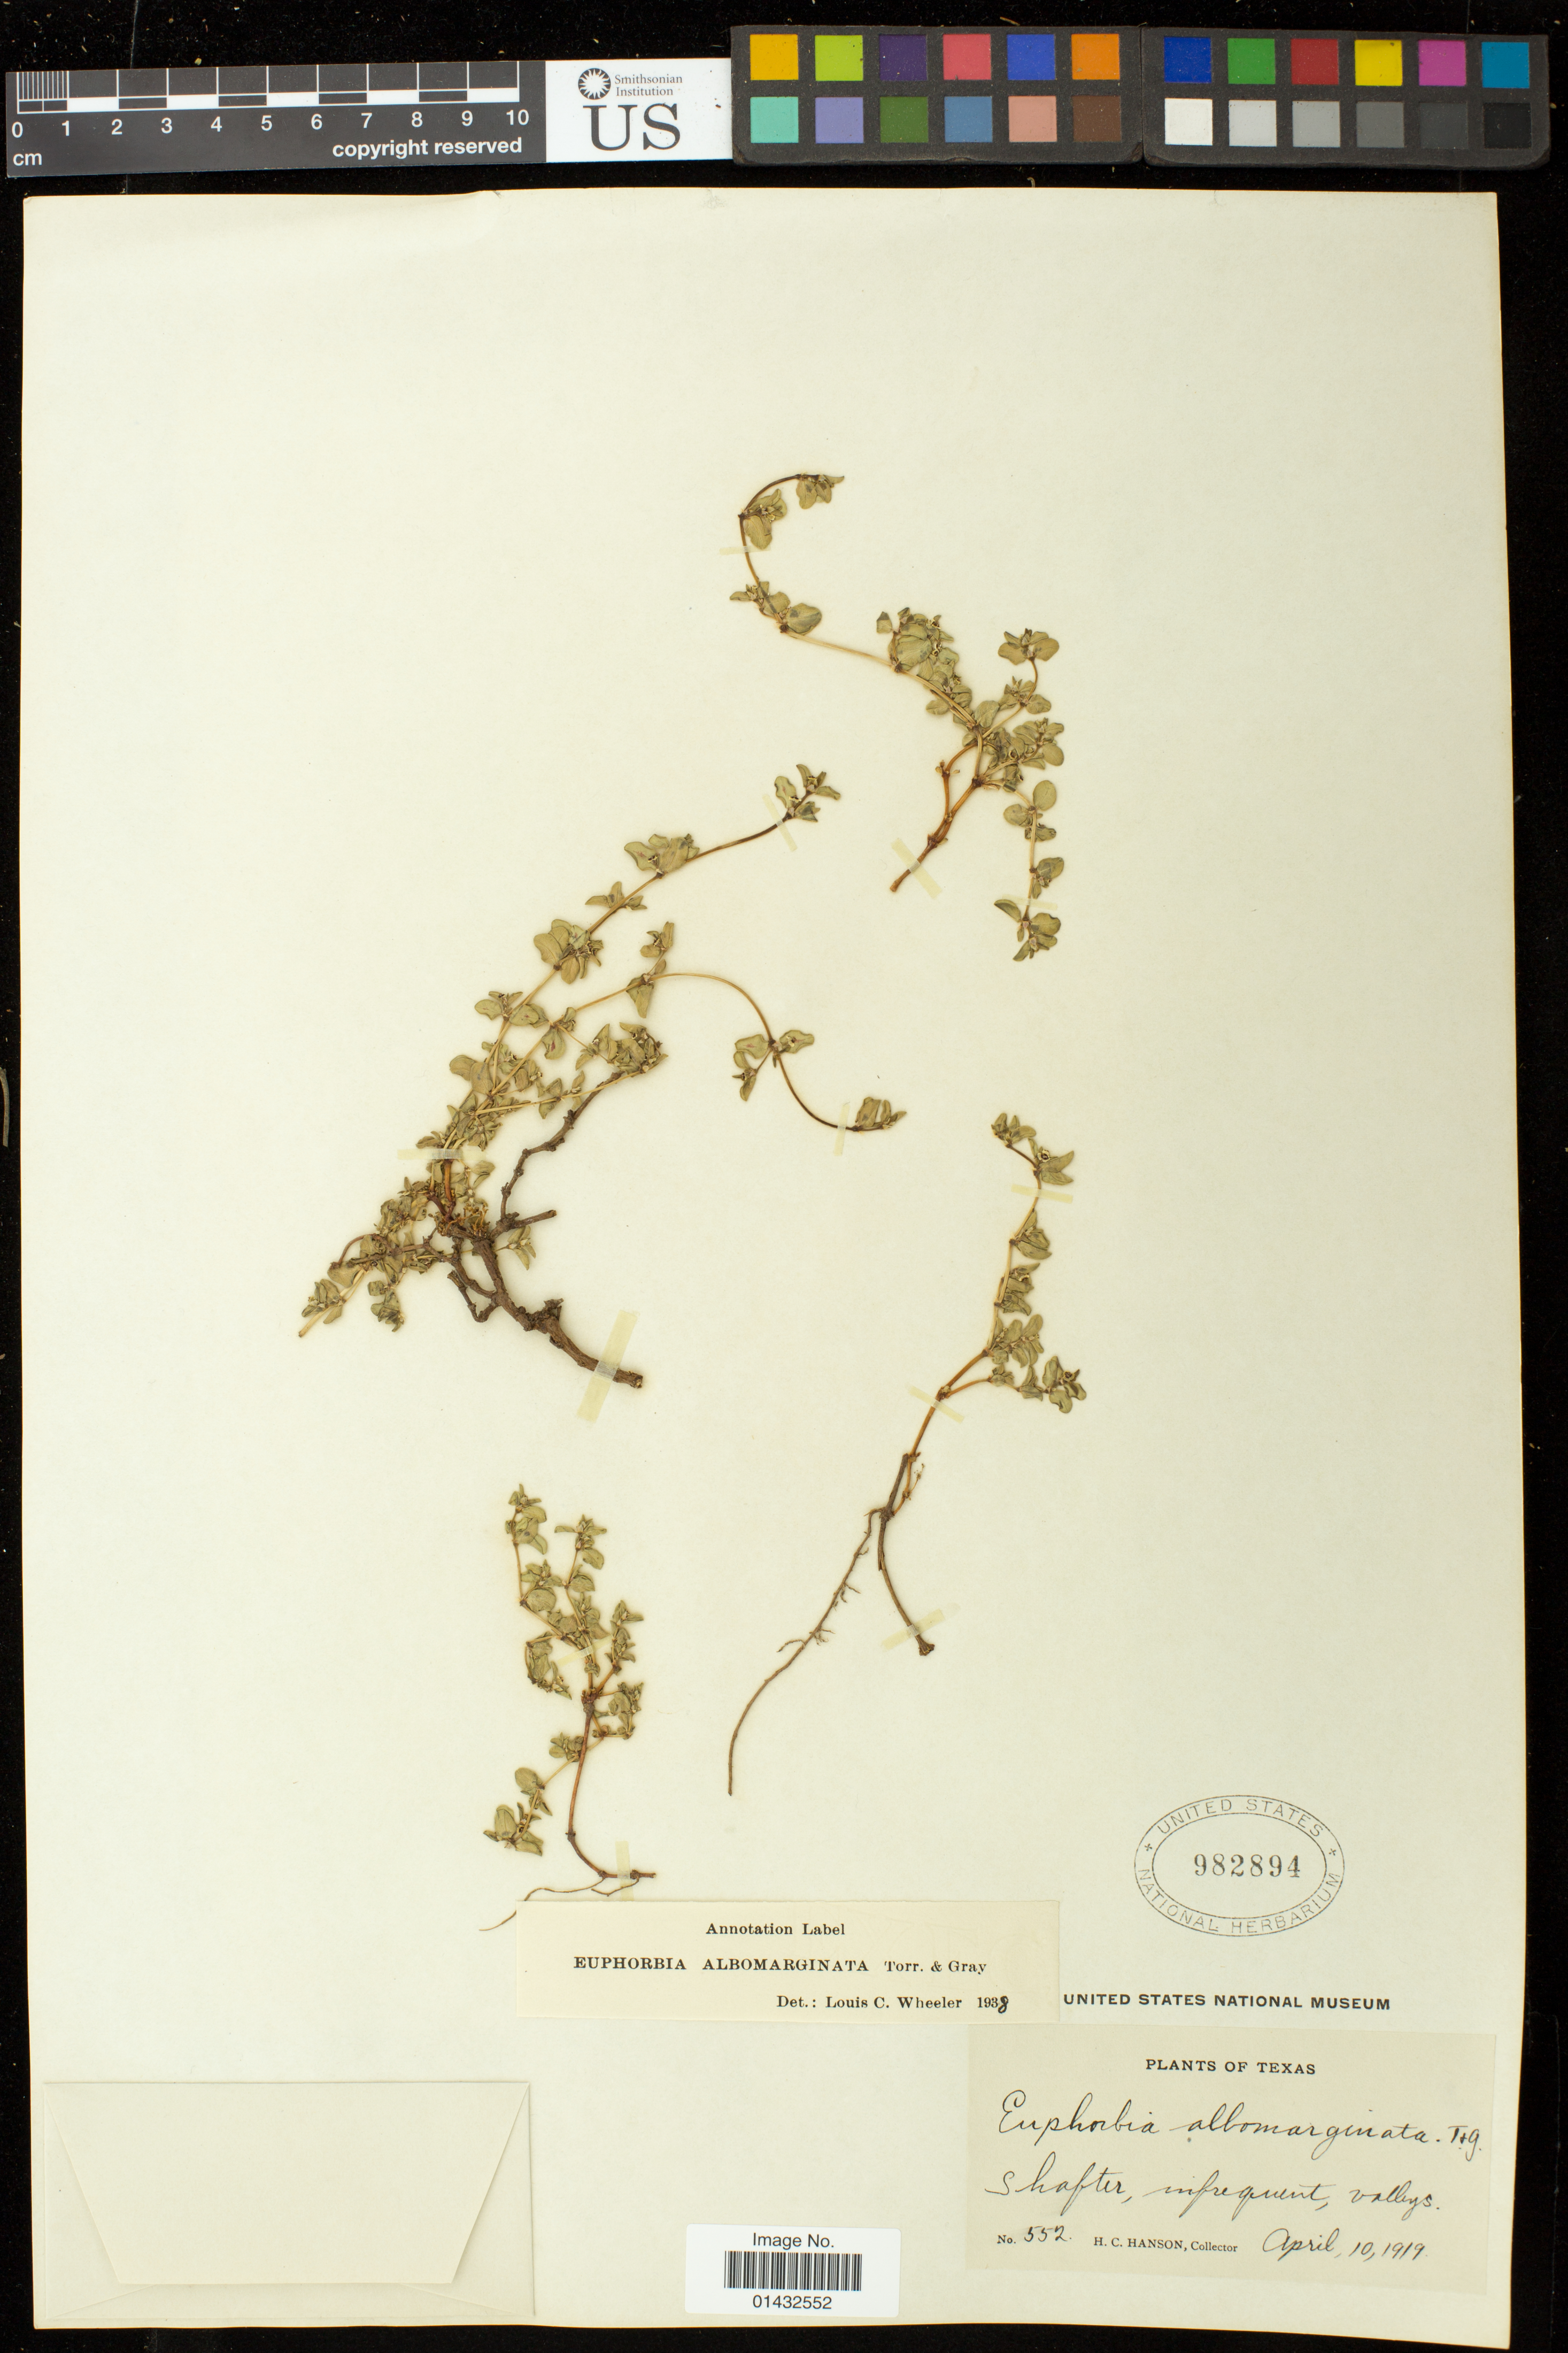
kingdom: Plantae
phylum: Tracheophyta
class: Magnoliopsida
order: Malpighiales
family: Euphorbiaceae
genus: Euphorbia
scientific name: Euphorbia albomarginata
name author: Torr. & A. Gray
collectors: H. Hanson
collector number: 552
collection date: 1919-04-10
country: United States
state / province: Texas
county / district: Presidio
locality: Shafter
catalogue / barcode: US 982894